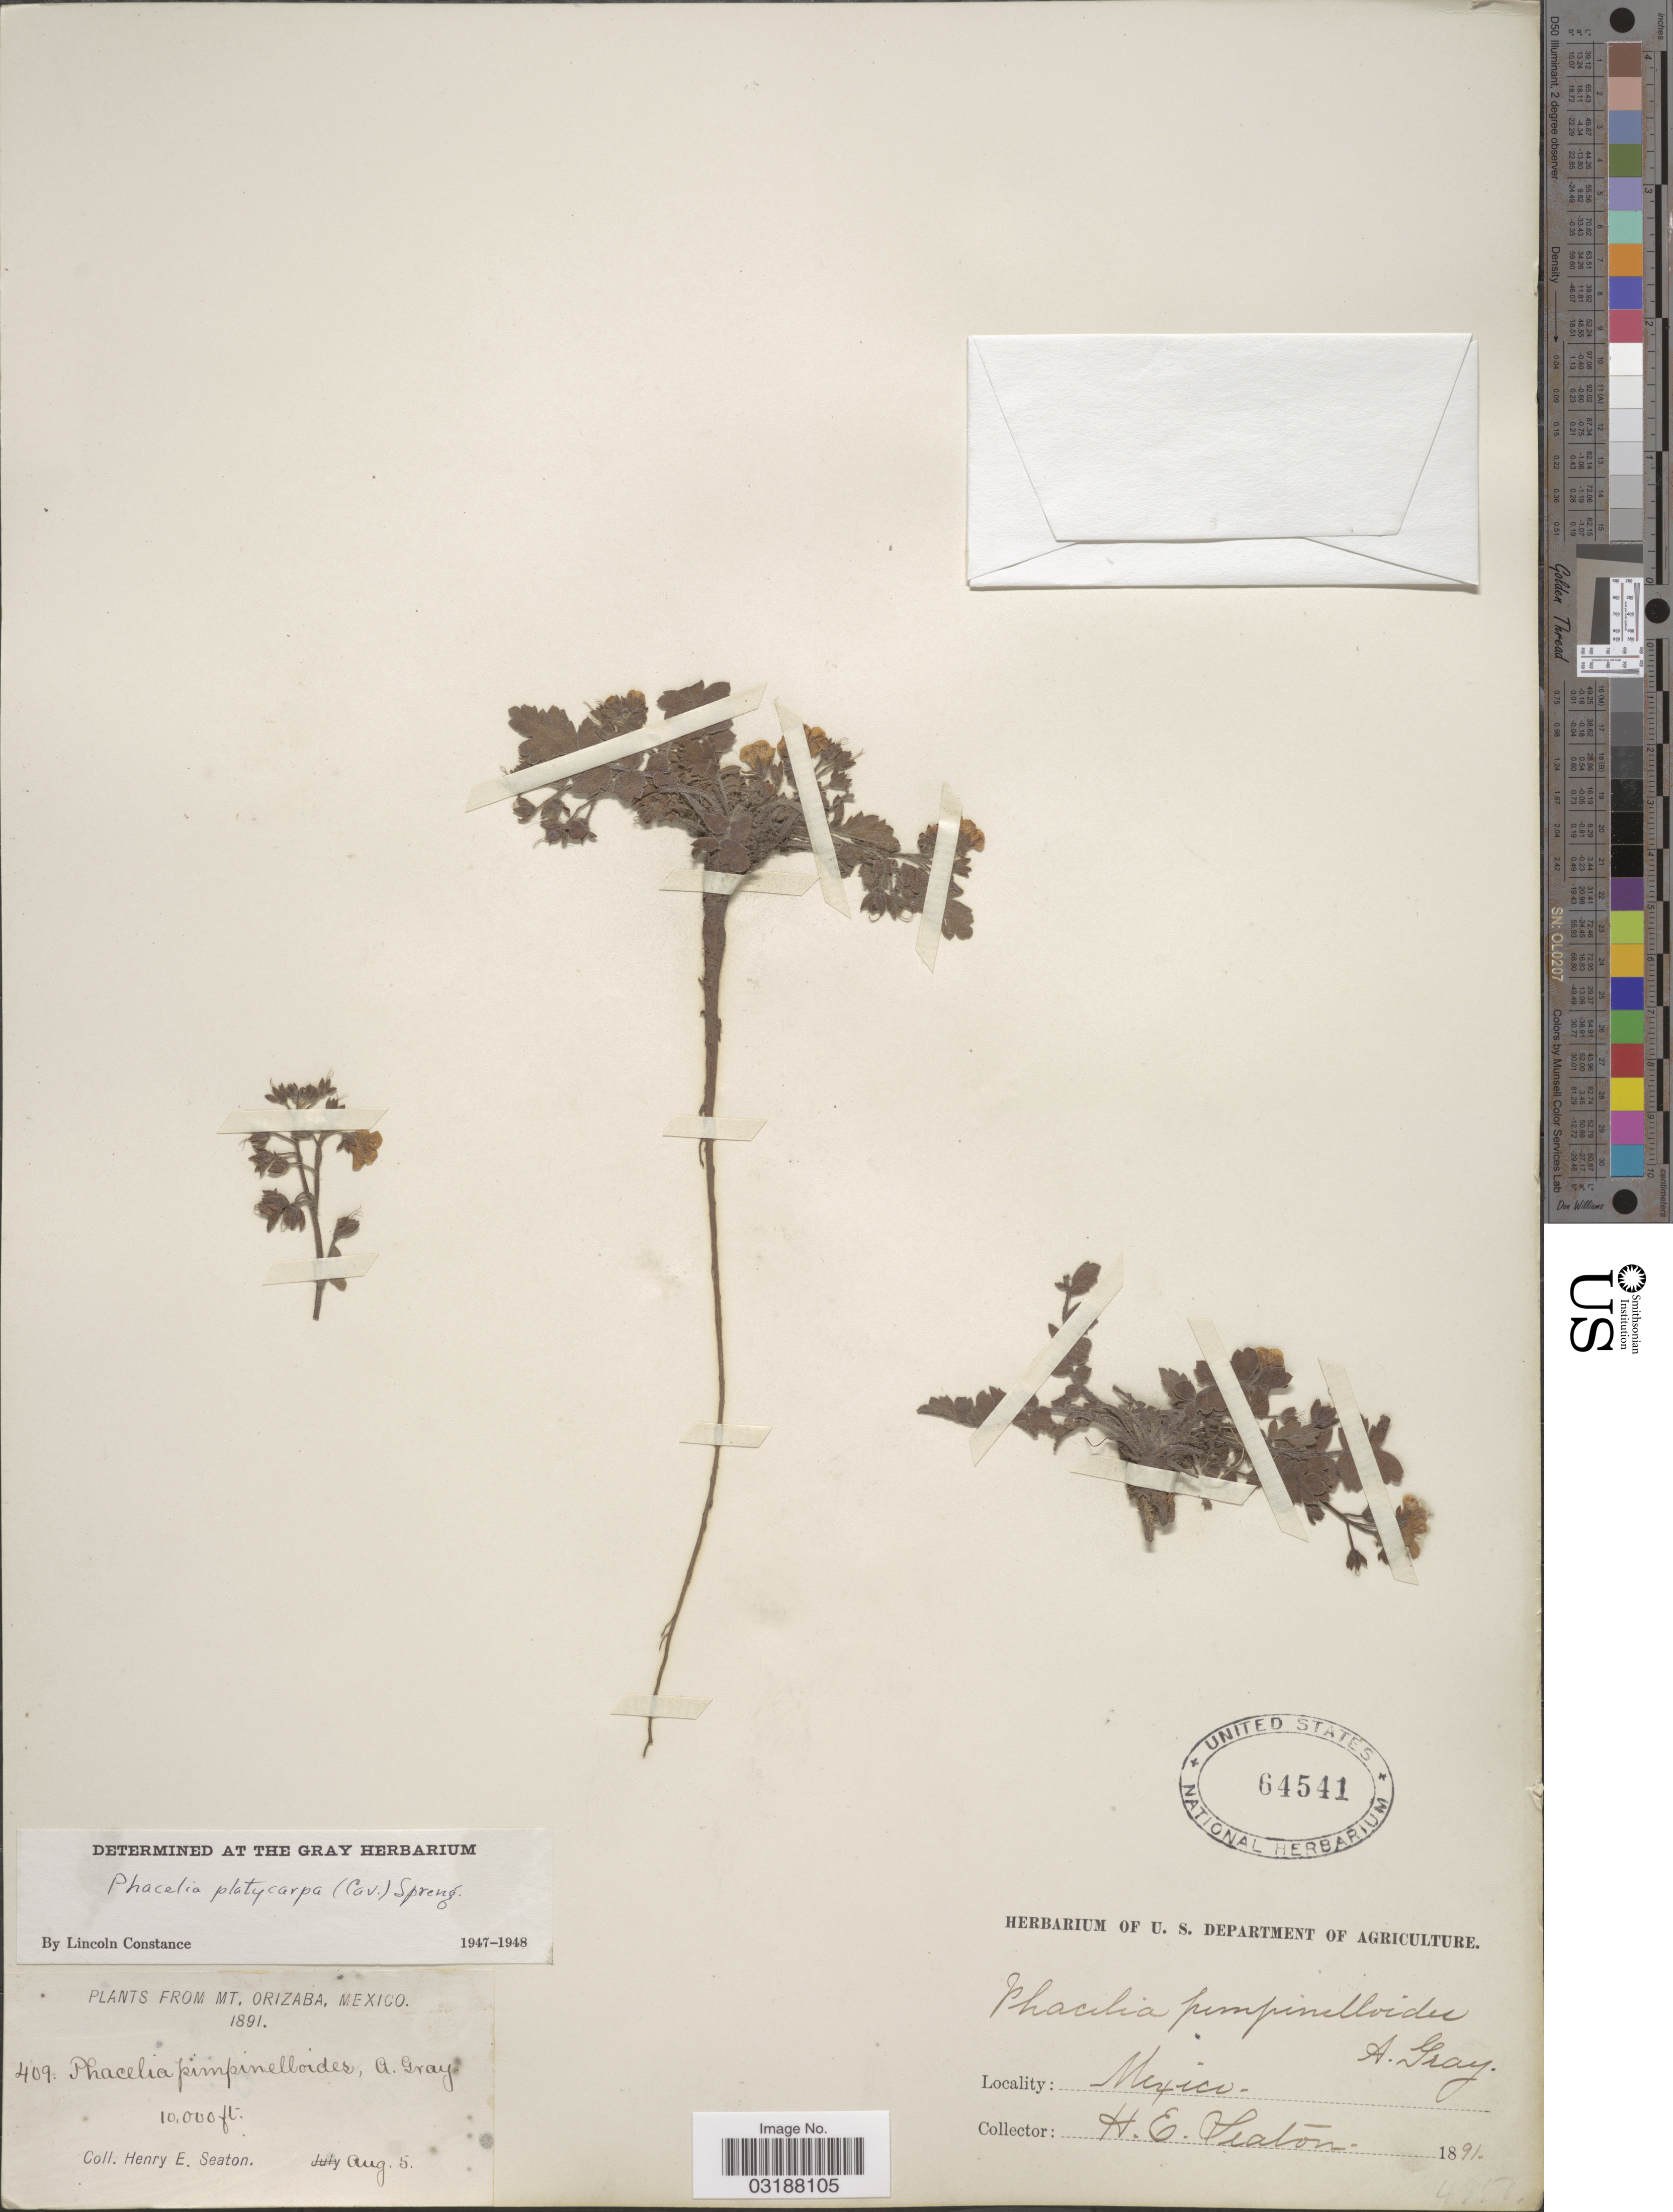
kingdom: Plantae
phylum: Tracheophyta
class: Magnoliopsida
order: Boraginales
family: Hydrophyllaceae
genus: Phacelia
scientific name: Phacelia platycarpa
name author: (Cav.) Spreng.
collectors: H. E. Seaton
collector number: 409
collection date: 1891-08-05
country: Mexico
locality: From Mt. Orizaba, Mexico.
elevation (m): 3048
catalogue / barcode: US 64541